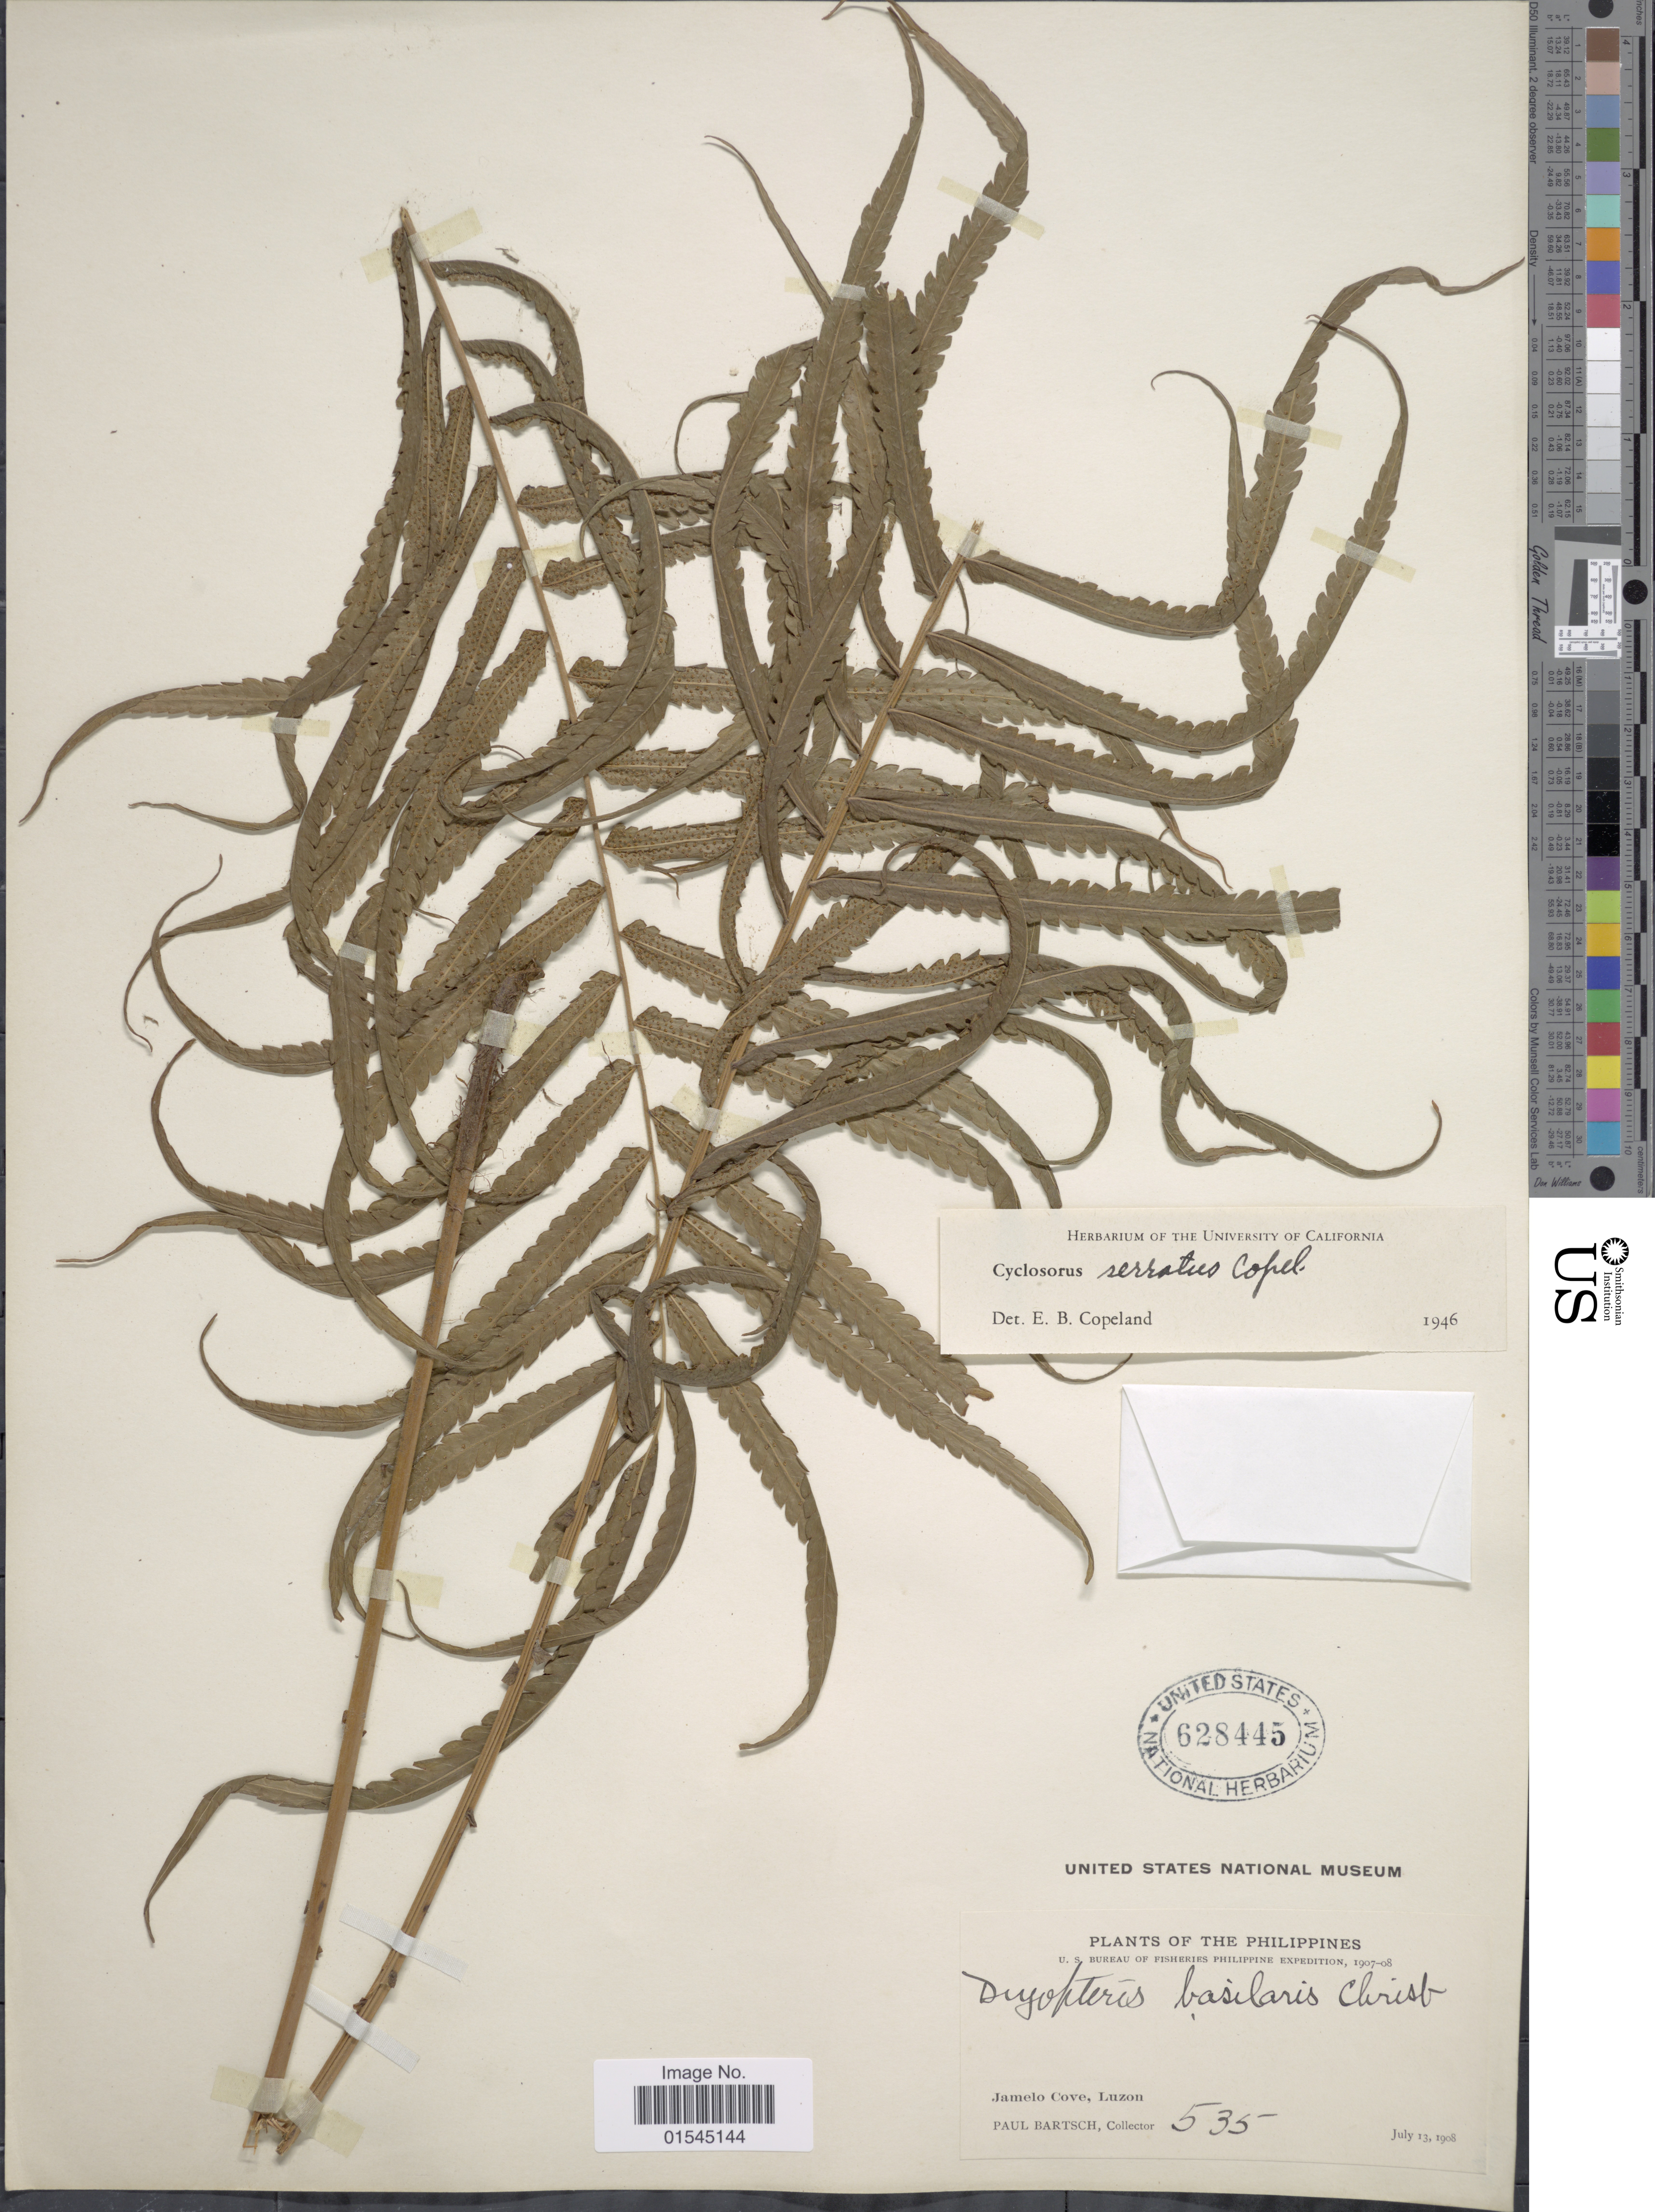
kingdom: Plantae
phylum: Tracheophyta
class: Polypodiopsida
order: Polypodiales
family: Thelypteridaceae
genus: Sphaerostephanos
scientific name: Sphaerostephanos productus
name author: (Kaulf.) Holttum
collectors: P. Bartsch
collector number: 535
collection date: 1908-07-13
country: Philippines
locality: Jamelo Cove, Luzon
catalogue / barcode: US 628445